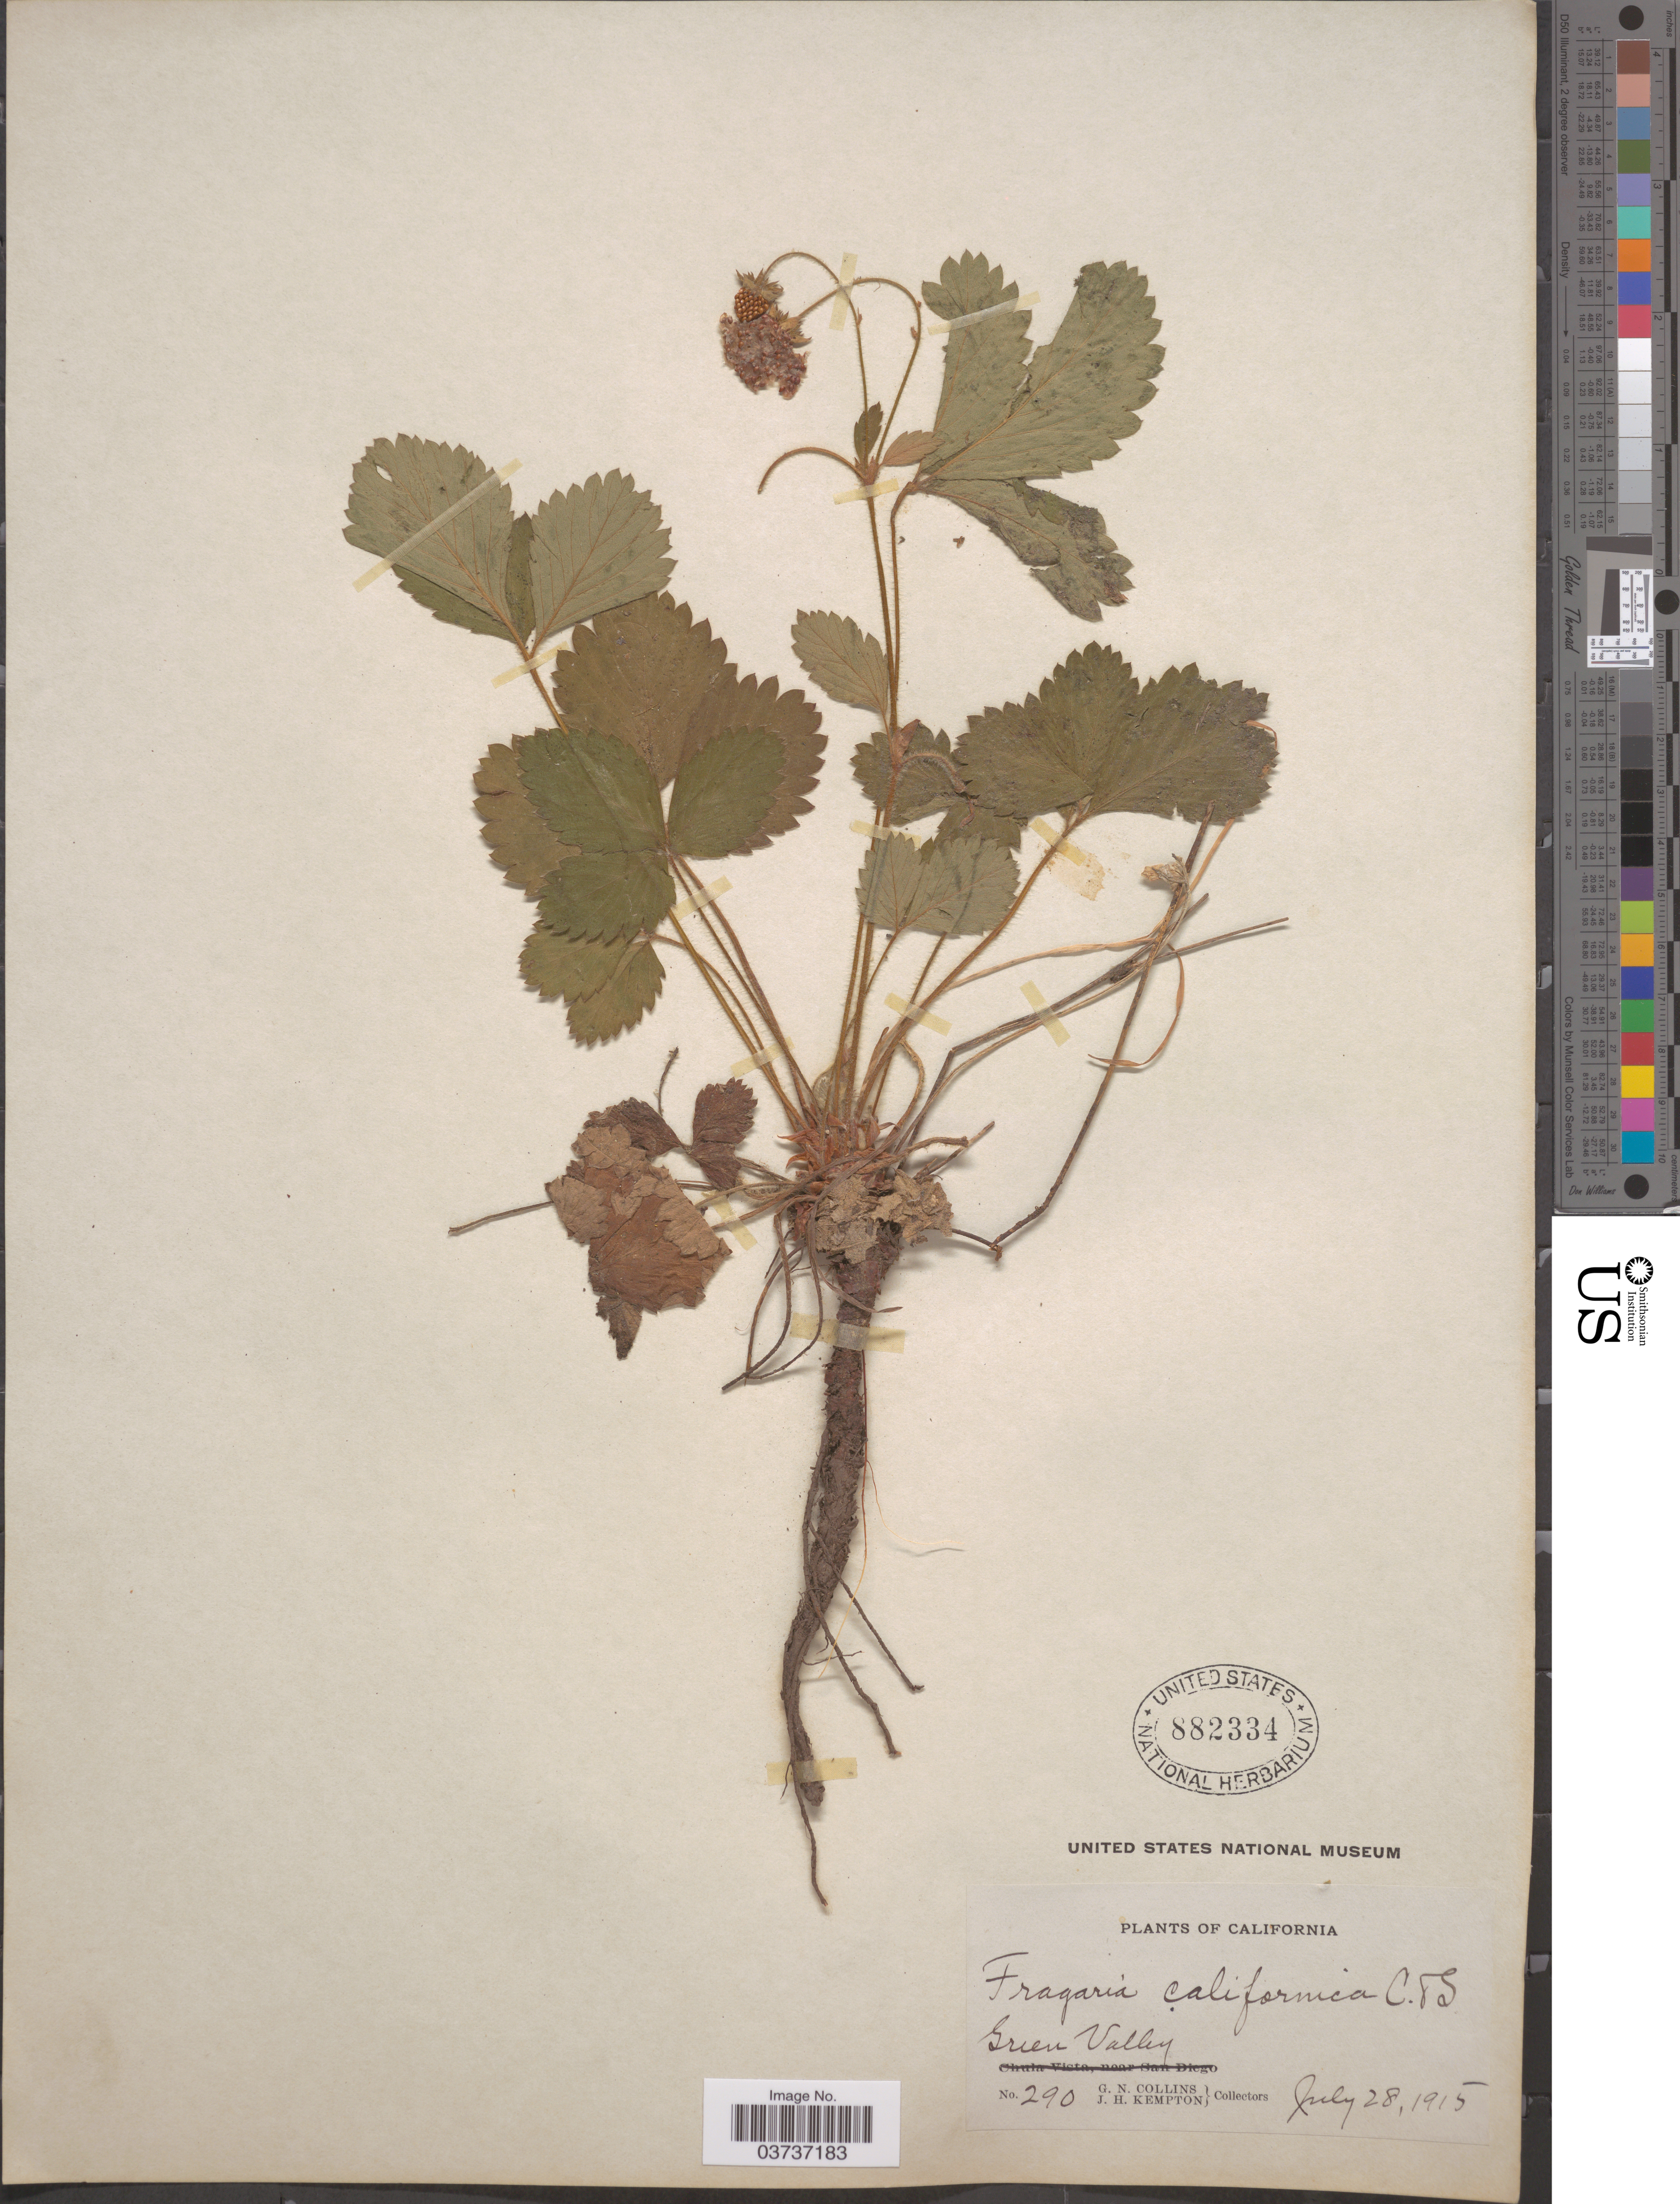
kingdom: Plantae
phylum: Tracheophyta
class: Magnoliopsida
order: Rosales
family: Rosaceae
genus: Fragaria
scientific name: Fragaria californica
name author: Cham. & Schltdl.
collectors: G. Collins & J. H. Kempton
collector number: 290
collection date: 1915-07-28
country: United States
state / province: California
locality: Green Valley.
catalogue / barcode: US 882334